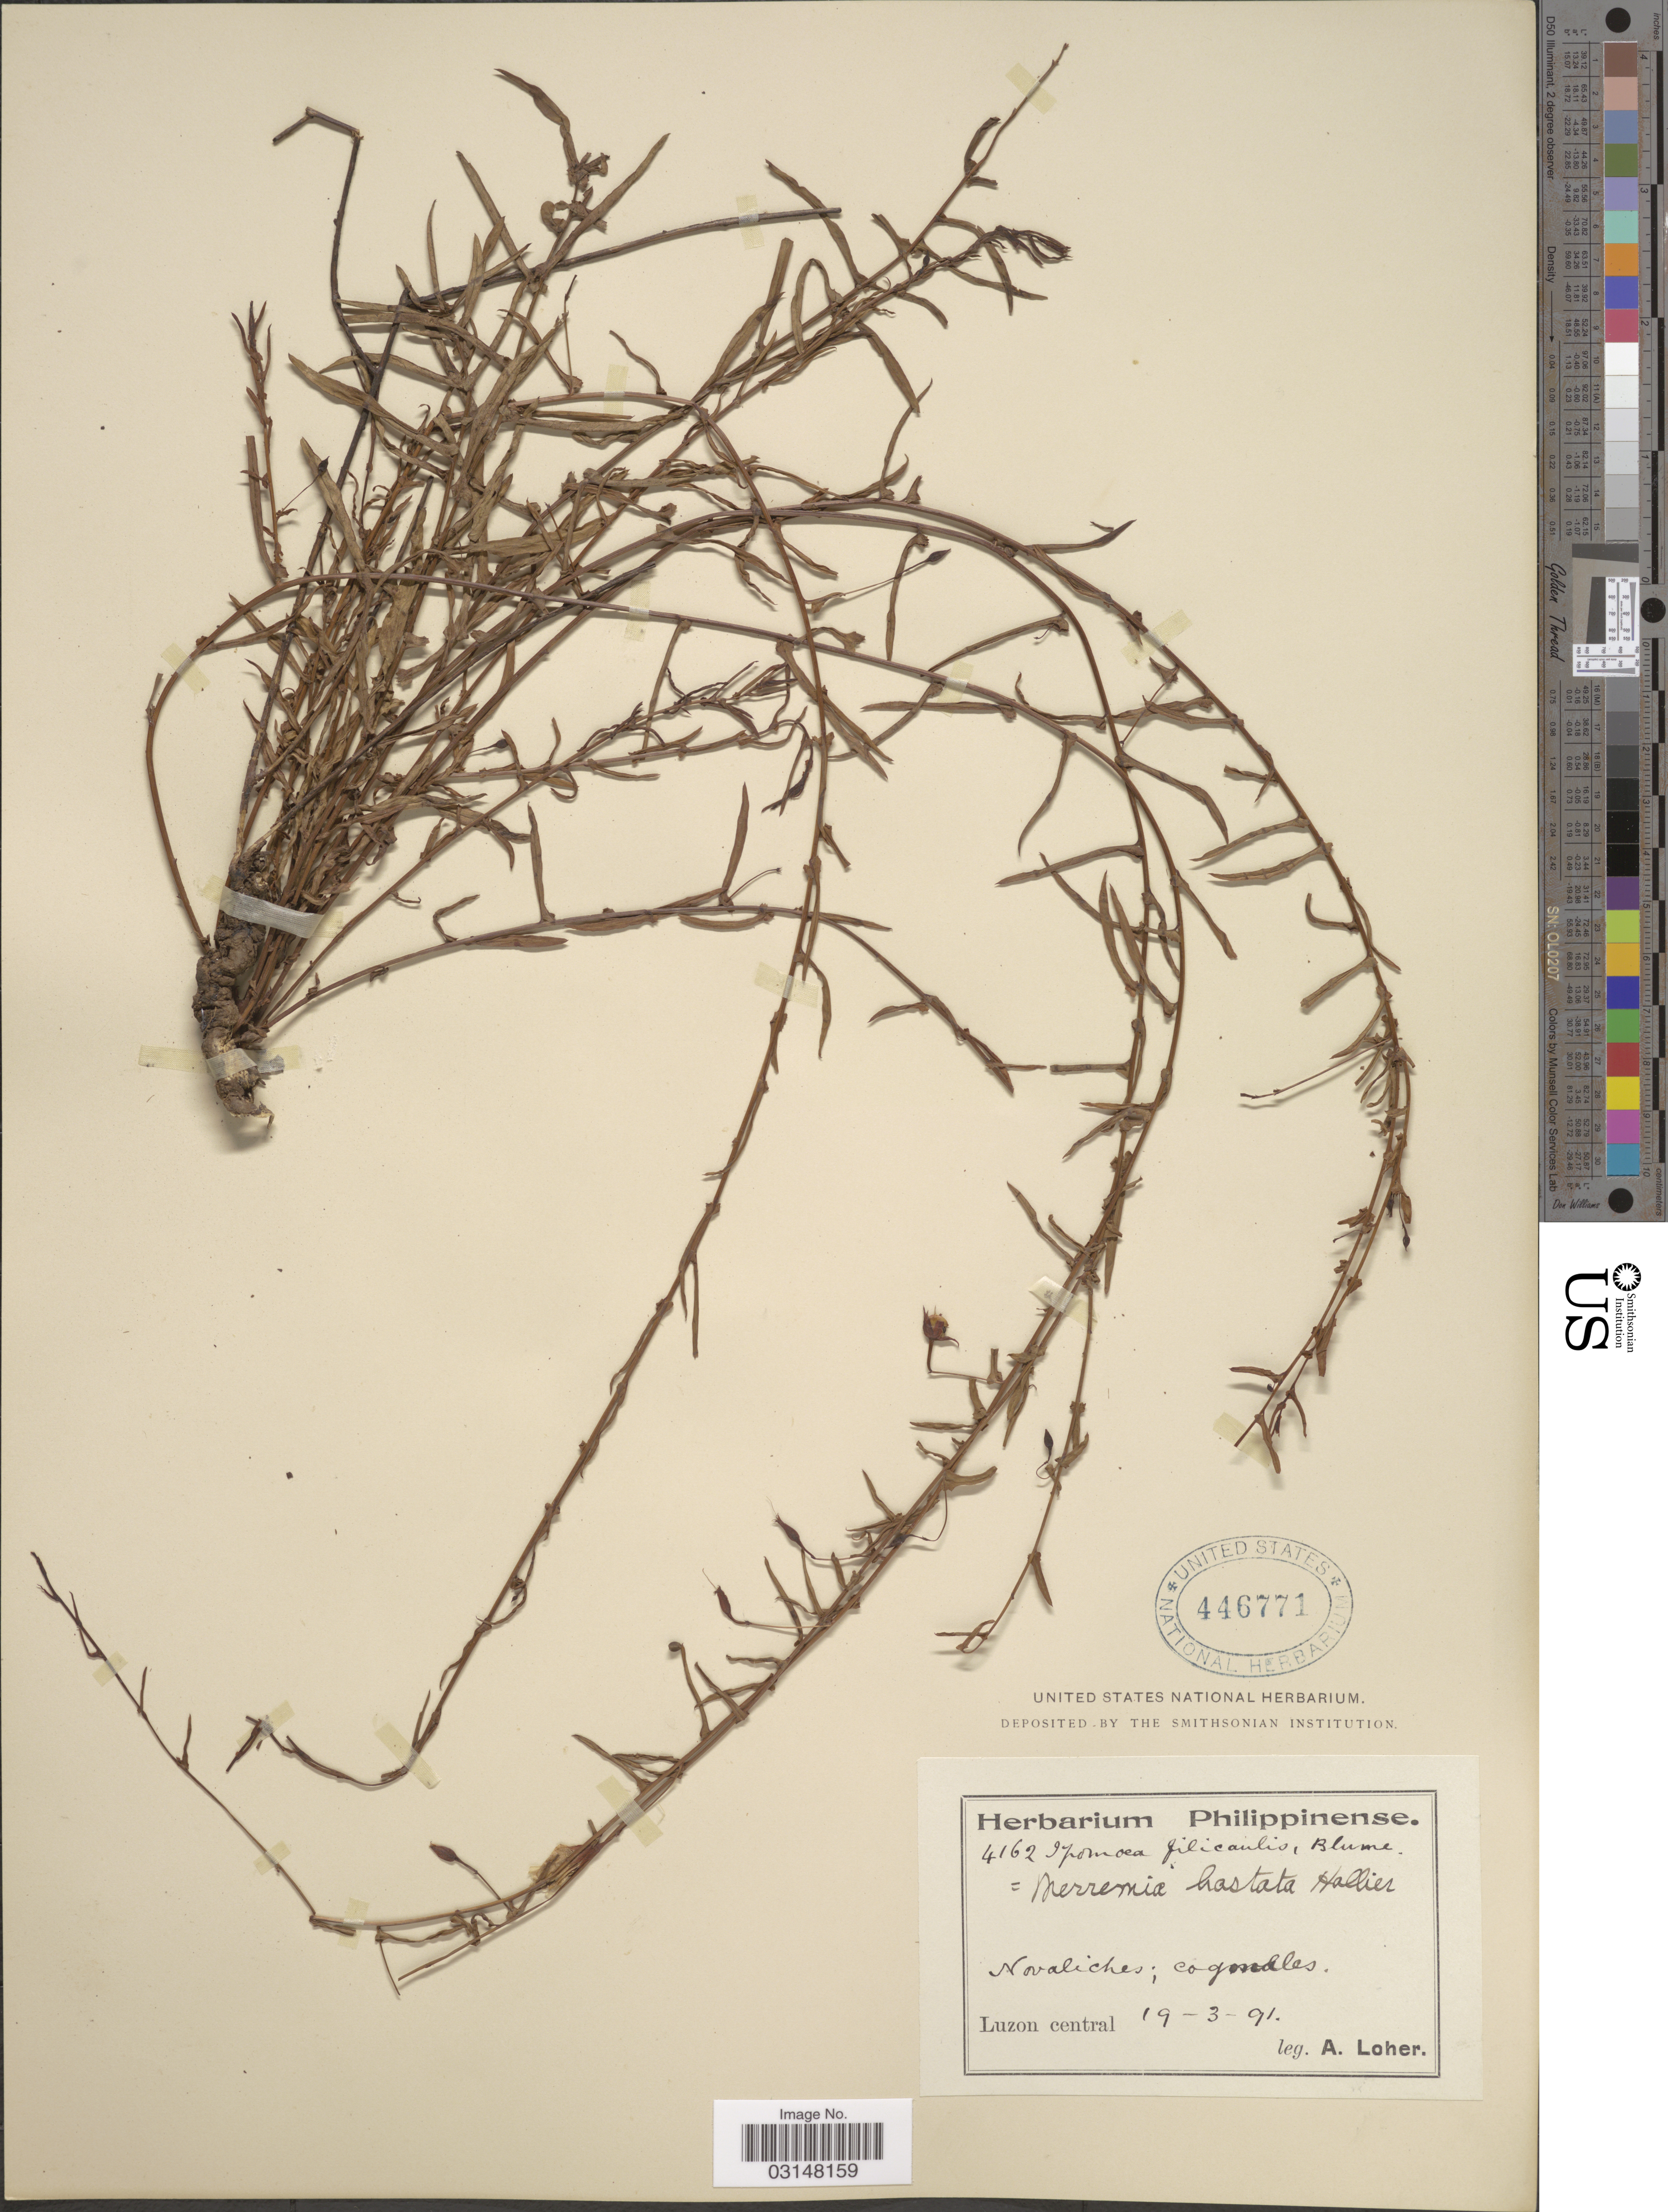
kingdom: Plantae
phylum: Tracheophyta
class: Magnoliopsida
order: Solanales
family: Convolvulaceae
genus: Xenostegia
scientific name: Xenostegia tridentata subsp. hastata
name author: (Ooststr.) Parmar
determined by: Strong, Mark T., (BOT), Smithsonian Institution - National Museum of Natural History (UNITED STATES)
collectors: A. Loher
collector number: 4162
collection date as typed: Transcribed d/m/y: 19/3/91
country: Philippines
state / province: Central Luzon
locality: Luzon central.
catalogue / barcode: US 446771